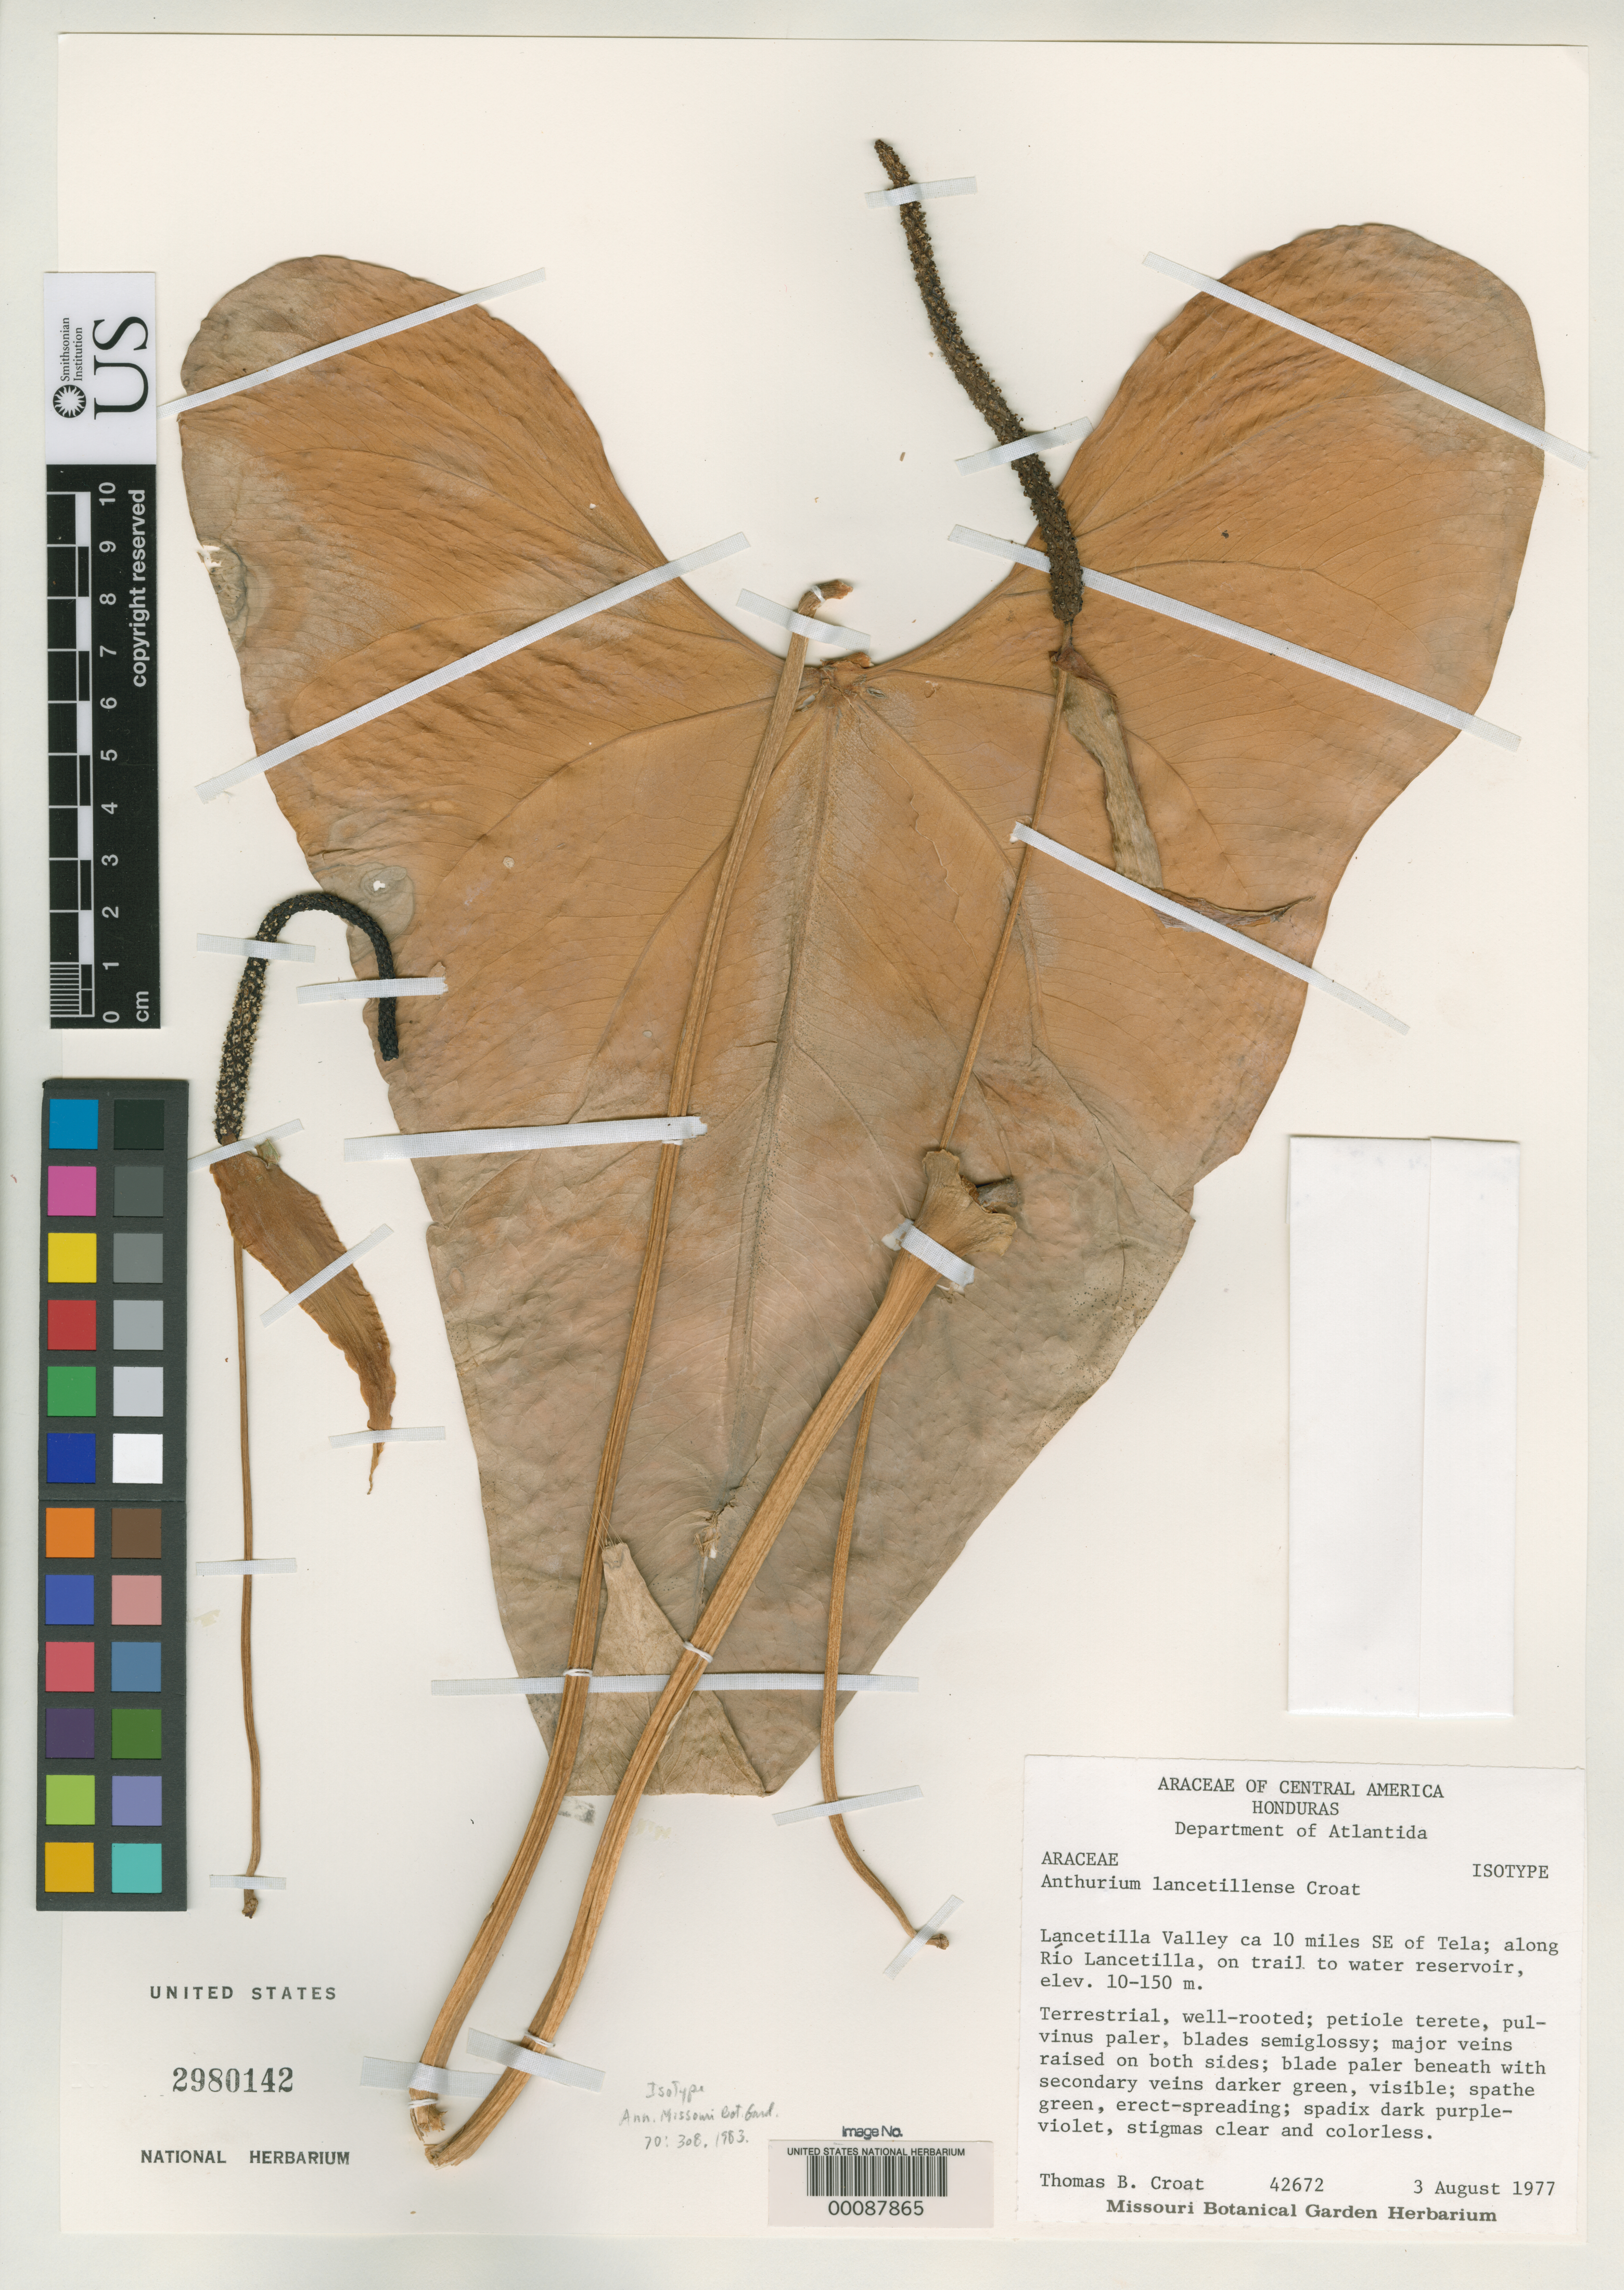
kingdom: Plantae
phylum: Tracheophyta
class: Liliopsida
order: Alismatales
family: Araceae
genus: Anthurium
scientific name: Anthurium lancetillense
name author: Croat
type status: Isotype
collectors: T. B. Croat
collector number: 42672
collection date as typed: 03 Aug 1977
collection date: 1977-08-03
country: Honduras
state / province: Atlántida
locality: Lancetilla Valley, 10 mi. SE of Tela, along Rio Lancetilla.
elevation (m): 10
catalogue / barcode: US 2980142